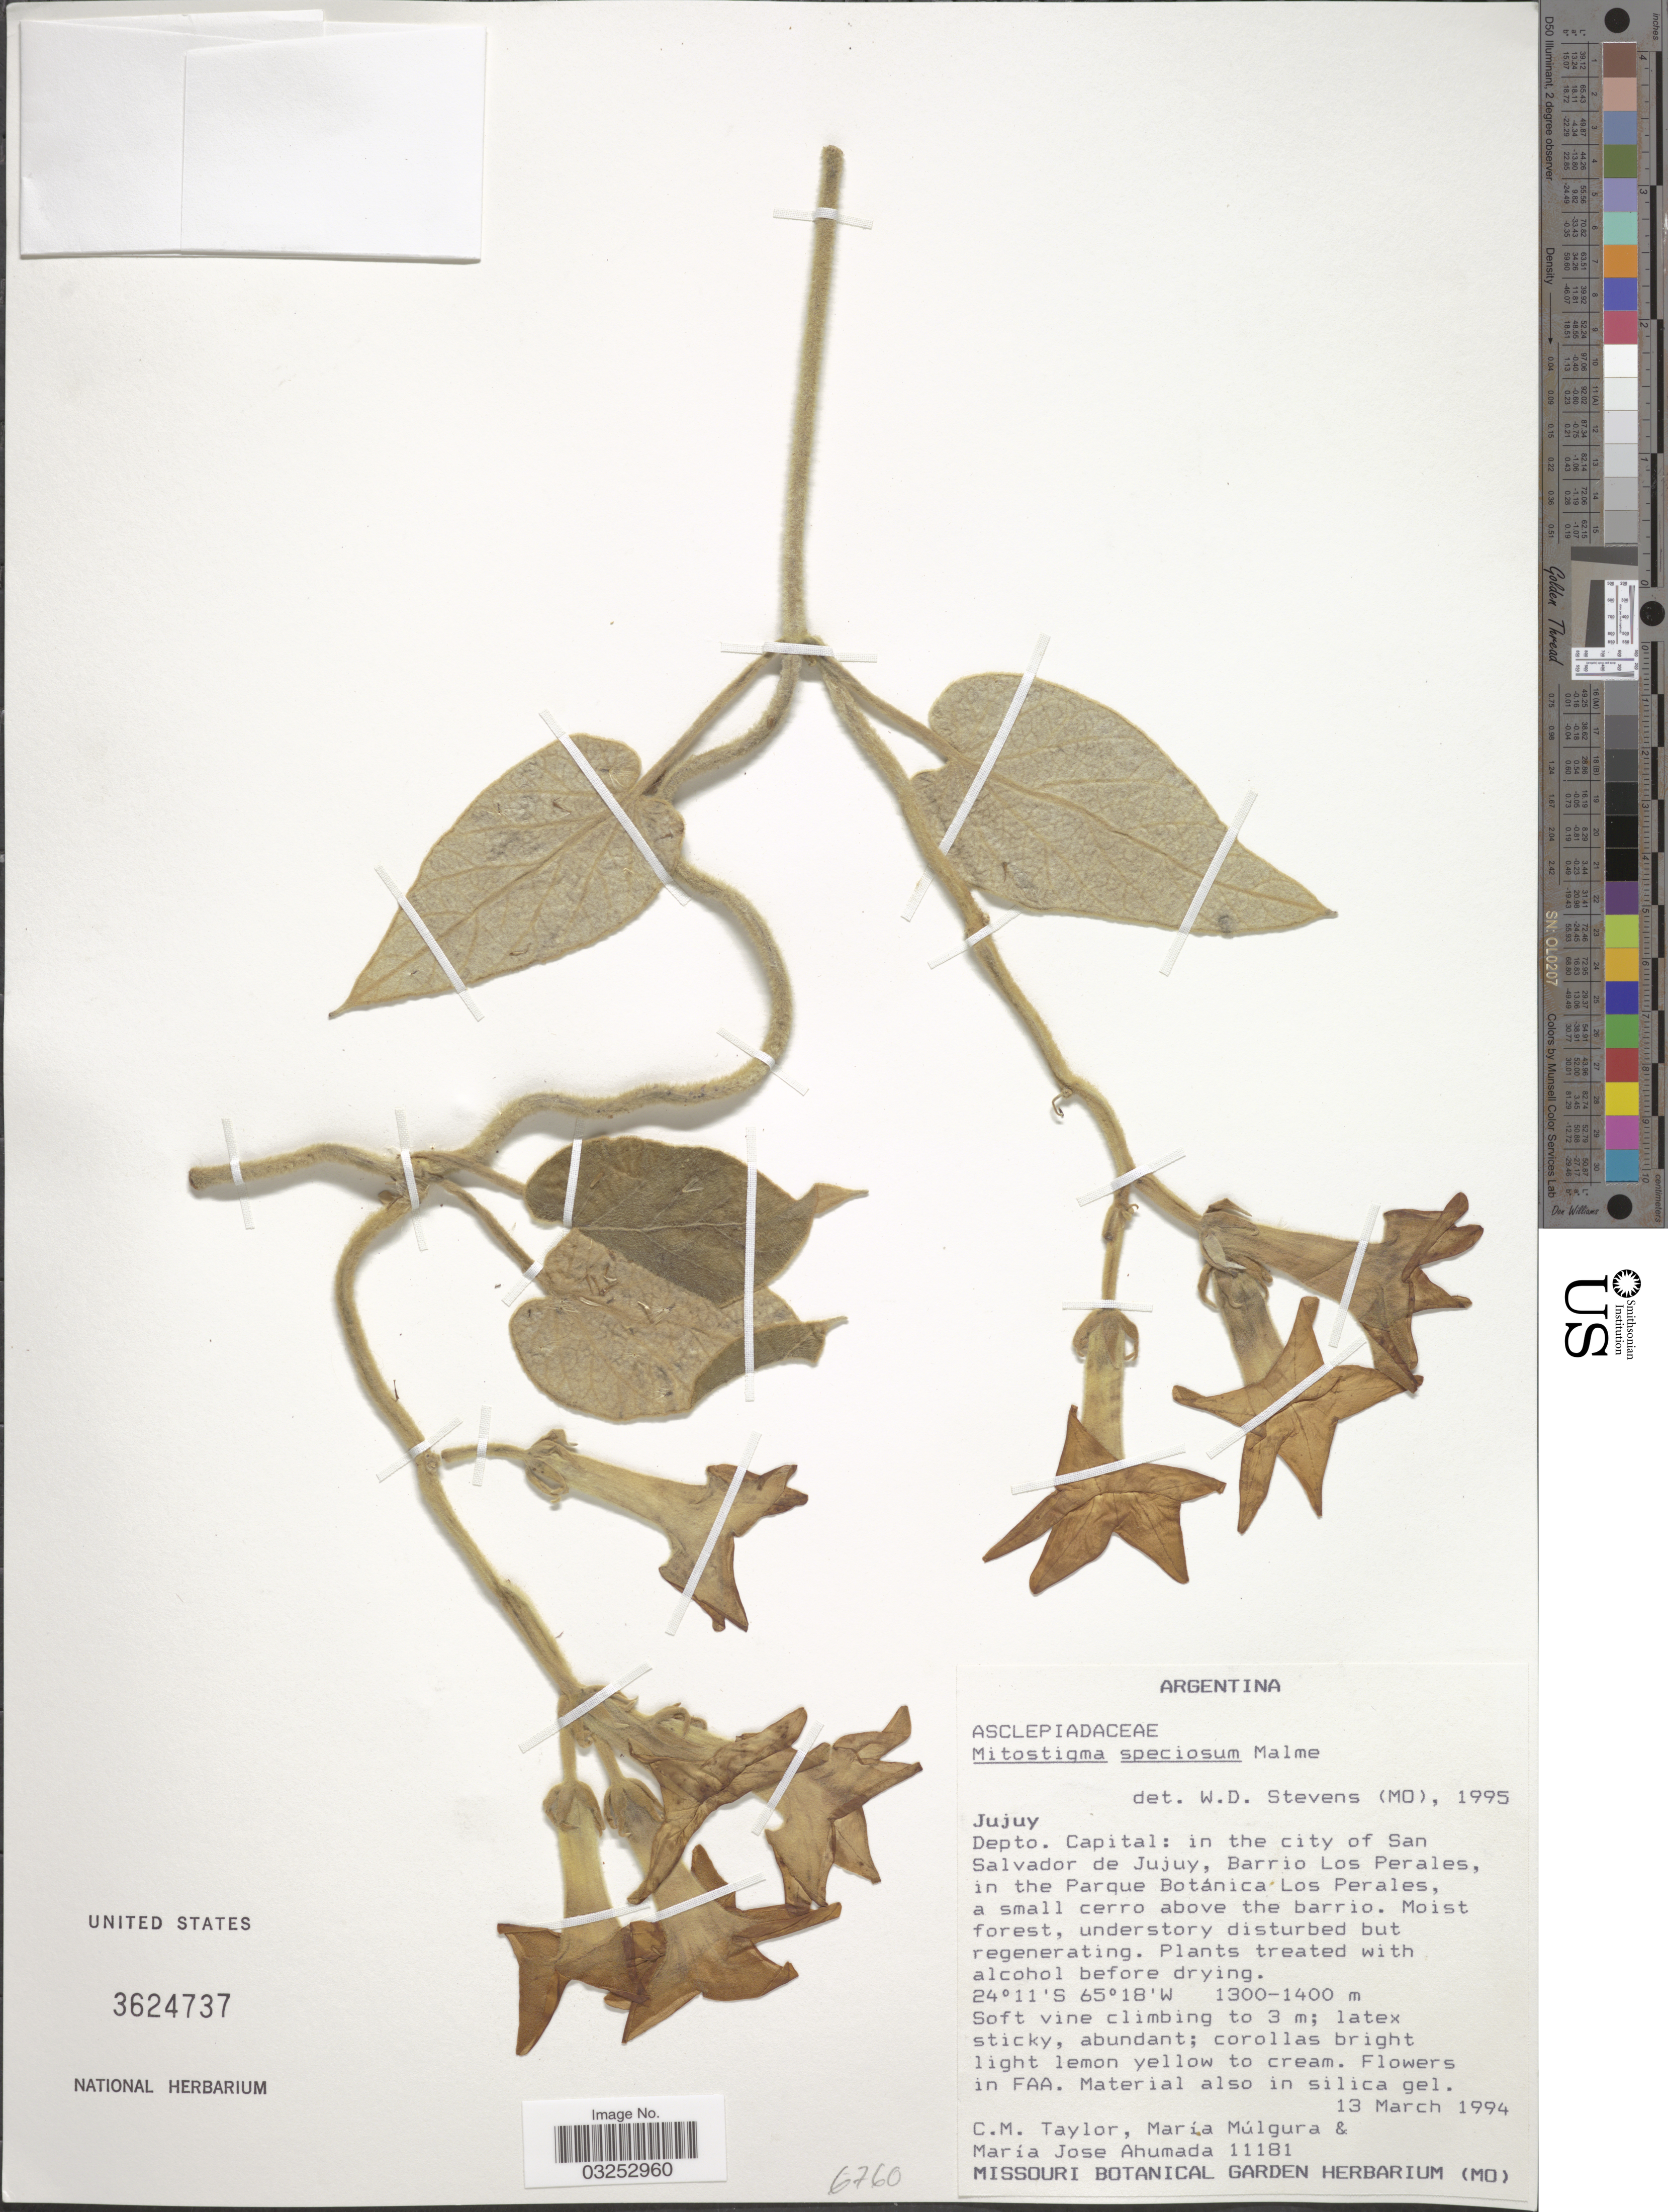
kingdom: Plantae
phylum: Tracheophyta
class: Magnoliopsida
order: Gentianales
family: Apocynaceae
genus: Mitostigma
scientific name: Mitostigma speciosum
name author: Malme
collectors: C. M. Taylor, M. Múlgura & M. Jose Ahumada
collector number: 11181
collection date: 1994-03-13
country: Argentina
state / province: Jujuy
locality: Depto. Capital: in the city of San Salvador de Jujuy, Barrio Los Perales, in the Parque Botánica Los Perales, a small cerro above the barrio.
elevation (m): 1300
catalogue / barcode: US 3624737